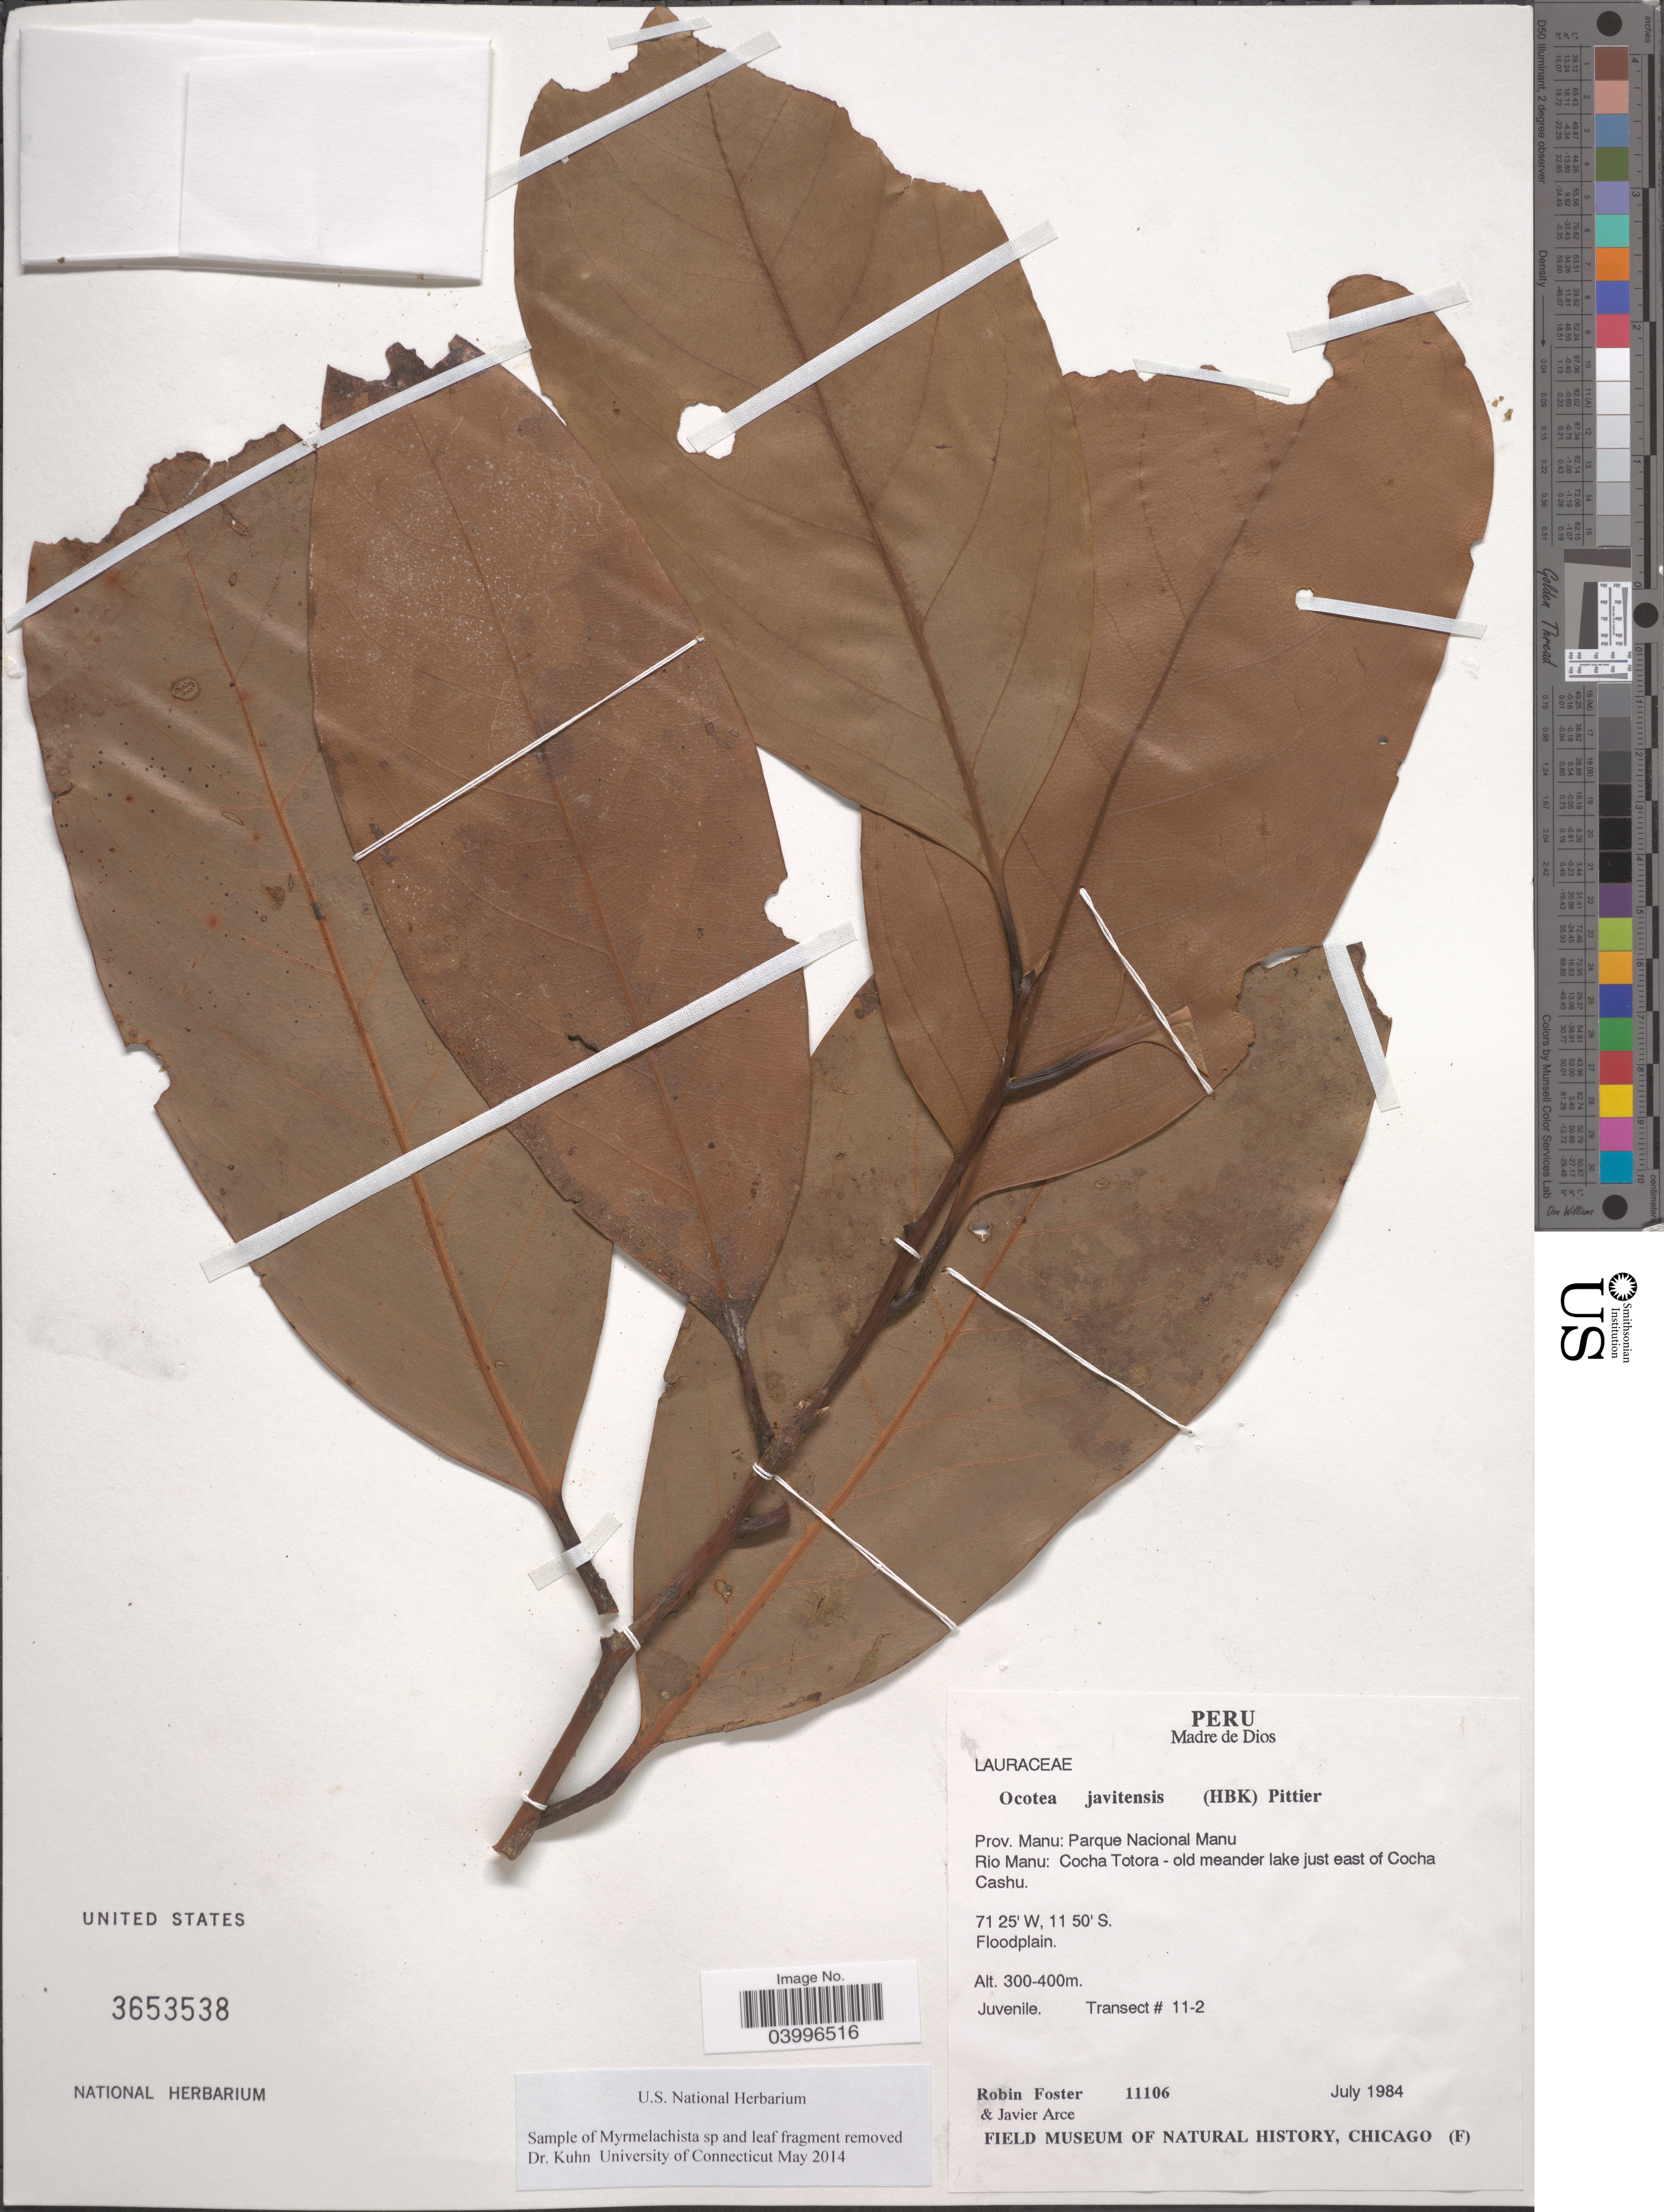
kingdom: Plantae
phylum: Tracheophyta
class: Magnoliopsida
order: Laurales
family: Lauraceae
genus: Ocotea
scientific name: Ocotea javitensis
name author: (Kunth) Pittier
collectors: R. B. Foster & J. Arce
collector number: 11106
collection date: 1984-07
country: Peru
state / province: Madre de Dios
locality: Prov. Manu: Parque Nacional Manu. Rio Manu: Cocha Totora - old meander lake just east of Cocha Cashu.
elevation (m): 300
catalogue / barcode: US 3653538